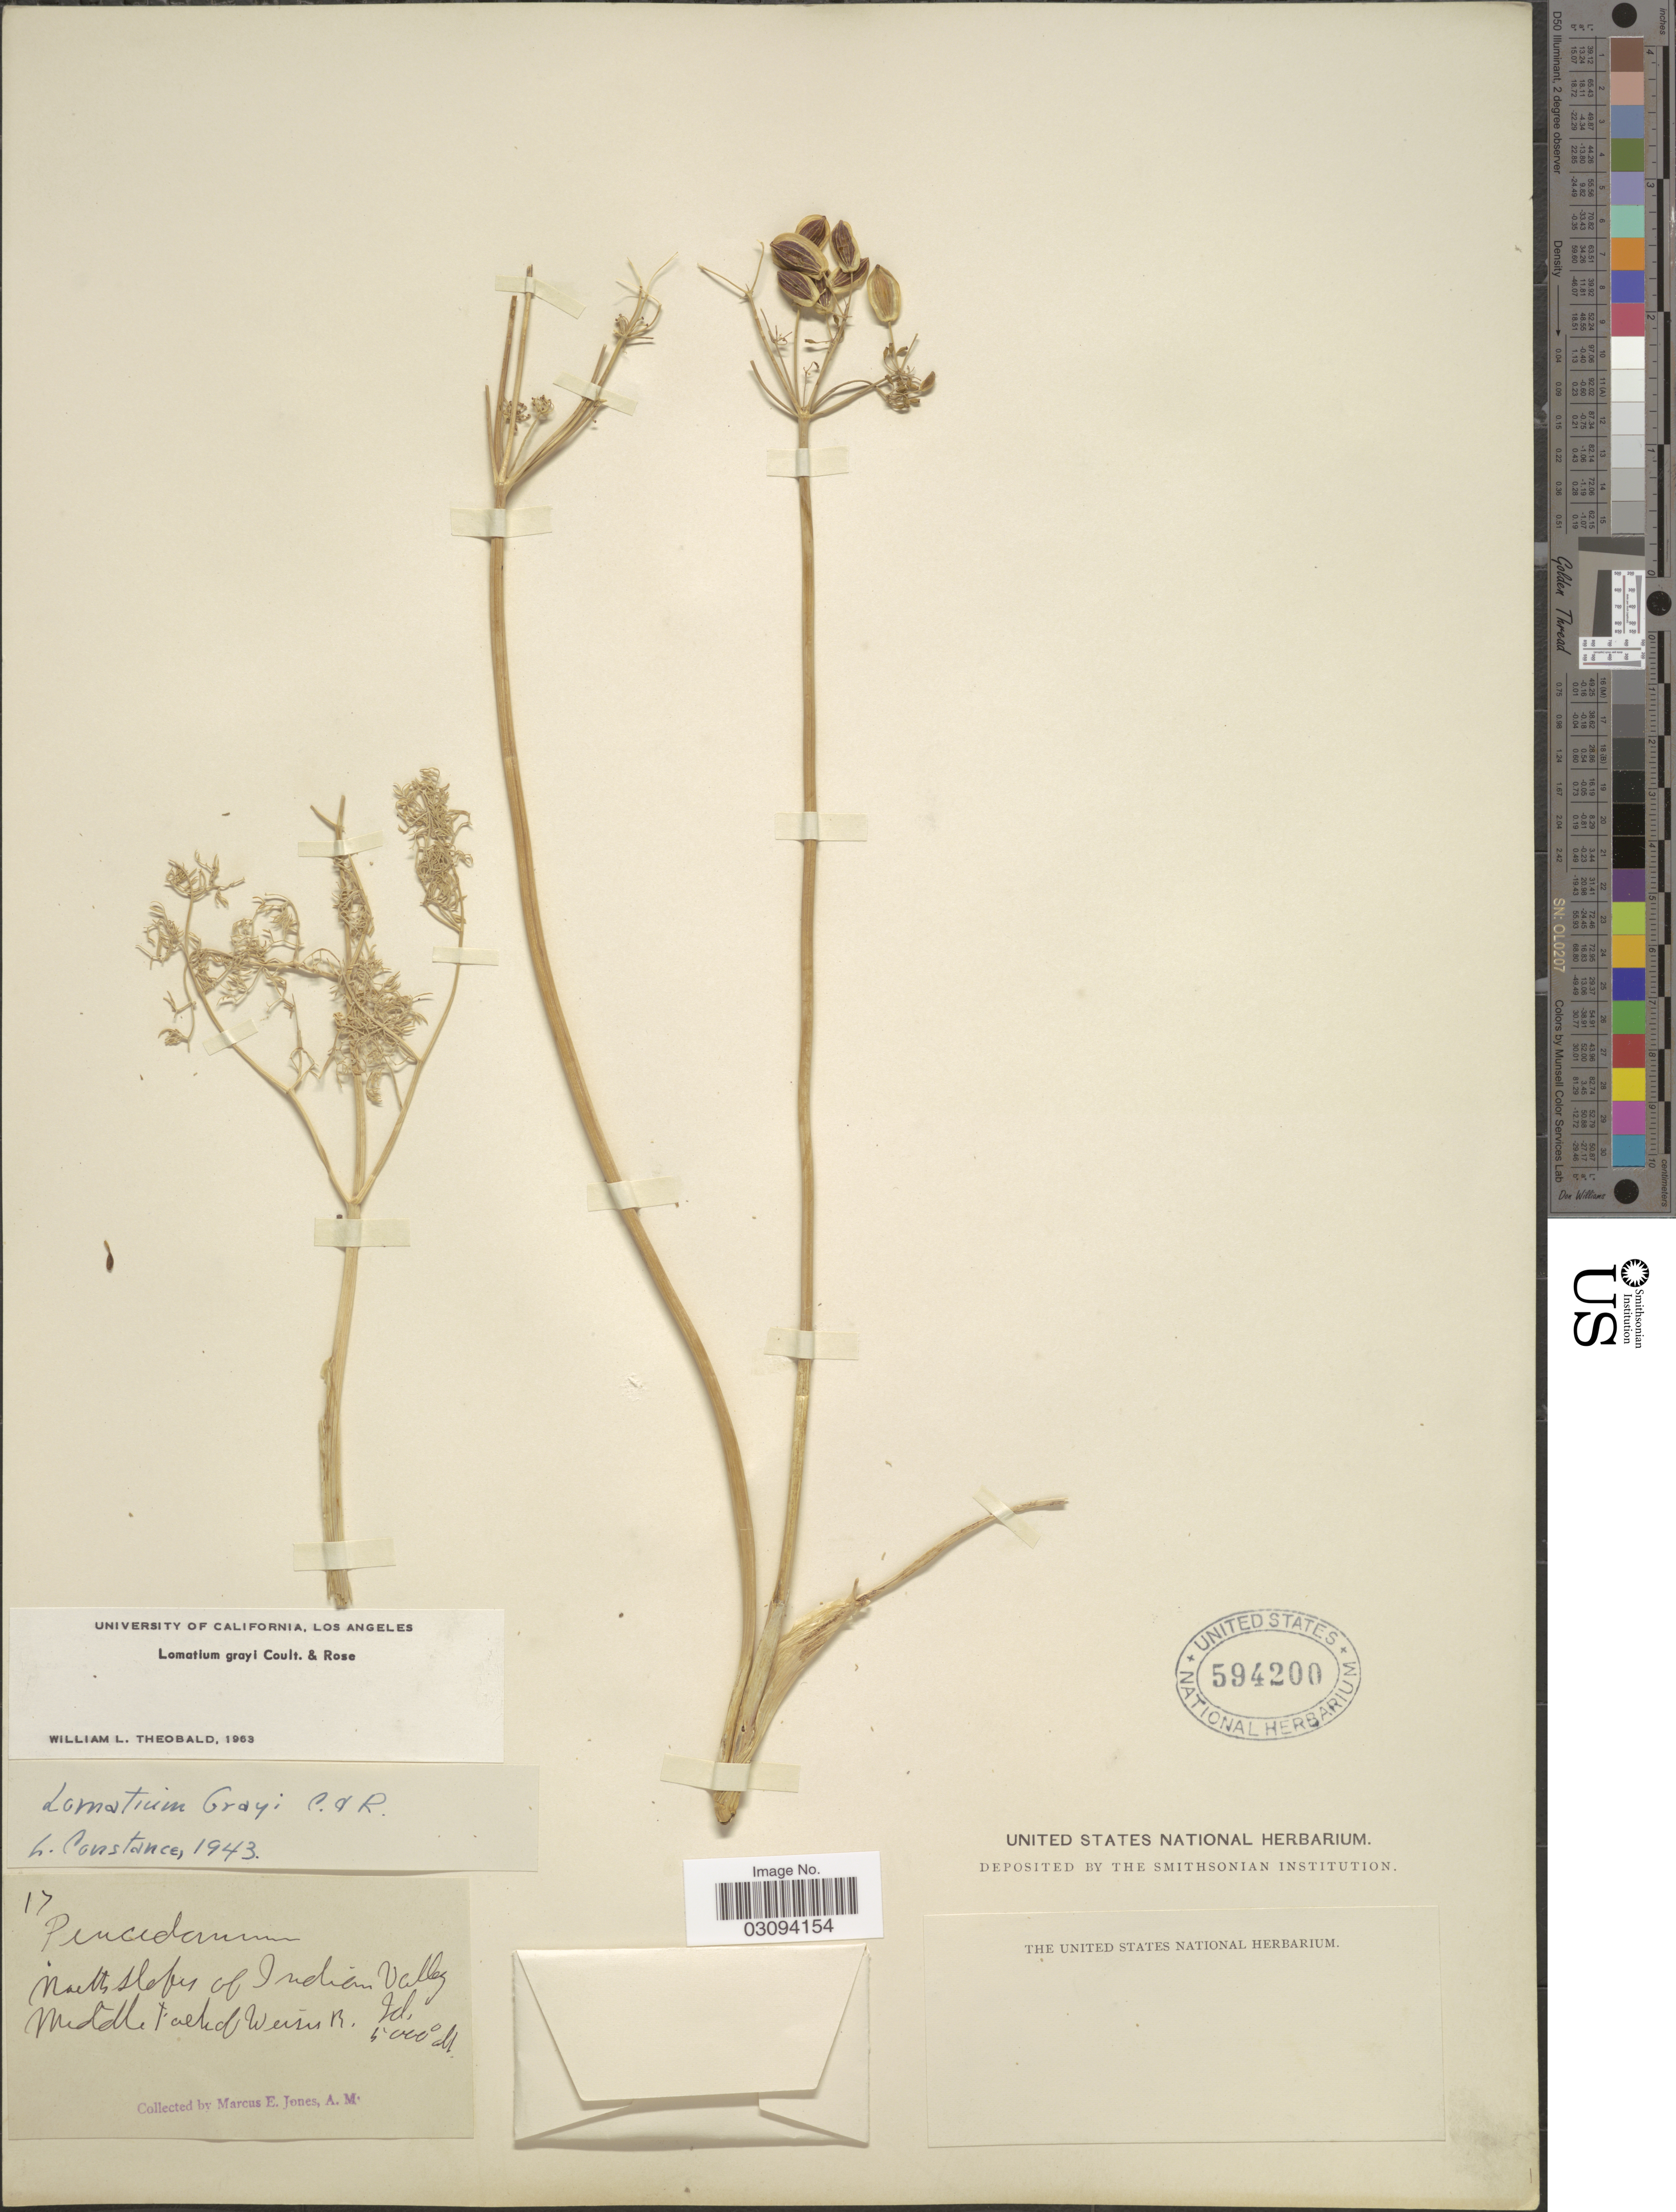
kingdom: Plantae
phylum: Tracheophyta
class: Magnoliopsida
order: Apiales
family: Apiaceae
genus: Lomatium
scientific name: Lomatium grayi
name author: (J.M. Coult. & Rose) J.M. Coult. & Rose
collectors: M. E. Jones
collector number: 17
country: United States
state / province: Idaho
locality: North slopes of Indian Valley. Middle Fork of Wieser R. Id.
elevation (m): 1524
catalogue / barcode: US 594200